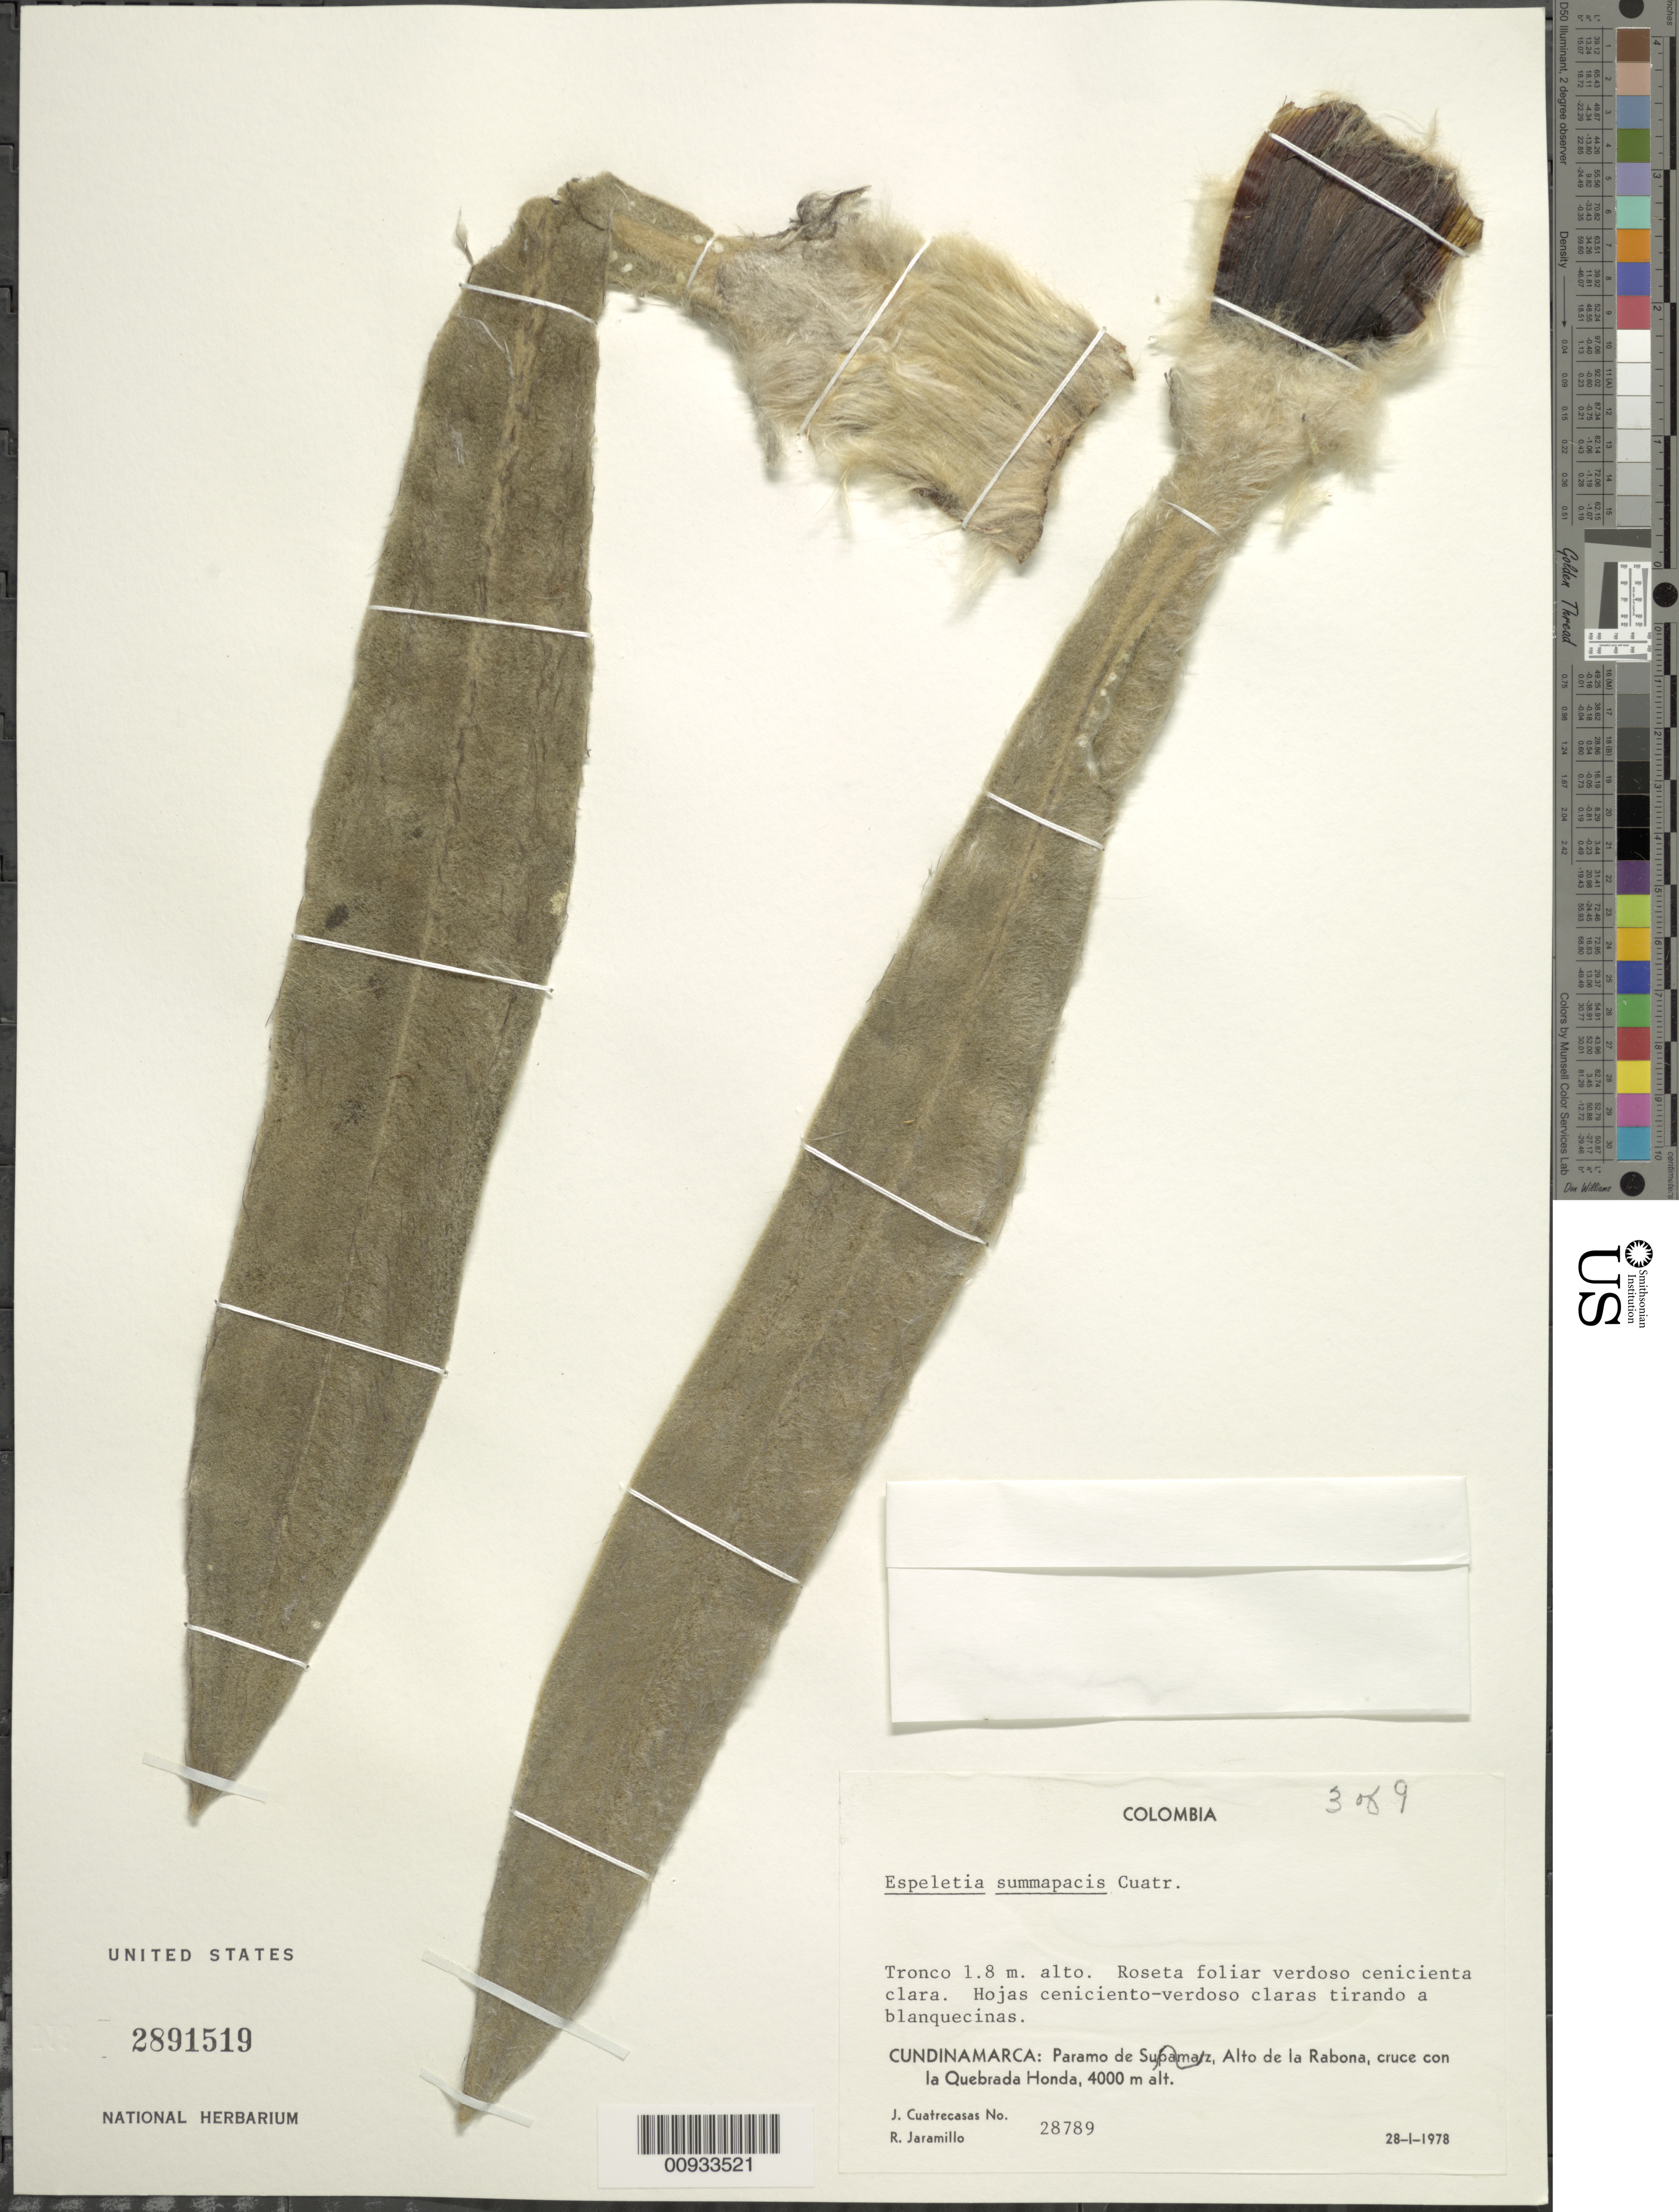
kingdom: Plantae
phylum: Tracheophyta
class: Magnoliopsida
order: Asterales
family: Asteraceae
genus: Espeletia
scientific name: Espeletia summapacis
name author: Cuatrec.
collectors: J. Cuatrecasas & R. Jaramillo M.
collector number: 28789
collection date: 1978-01-28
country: Colombia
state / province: Cundinamarca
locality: Paramo de, Alto de la Rabona, cruce con la Quebrada Honda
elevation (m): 4000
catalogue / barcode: US 2891519